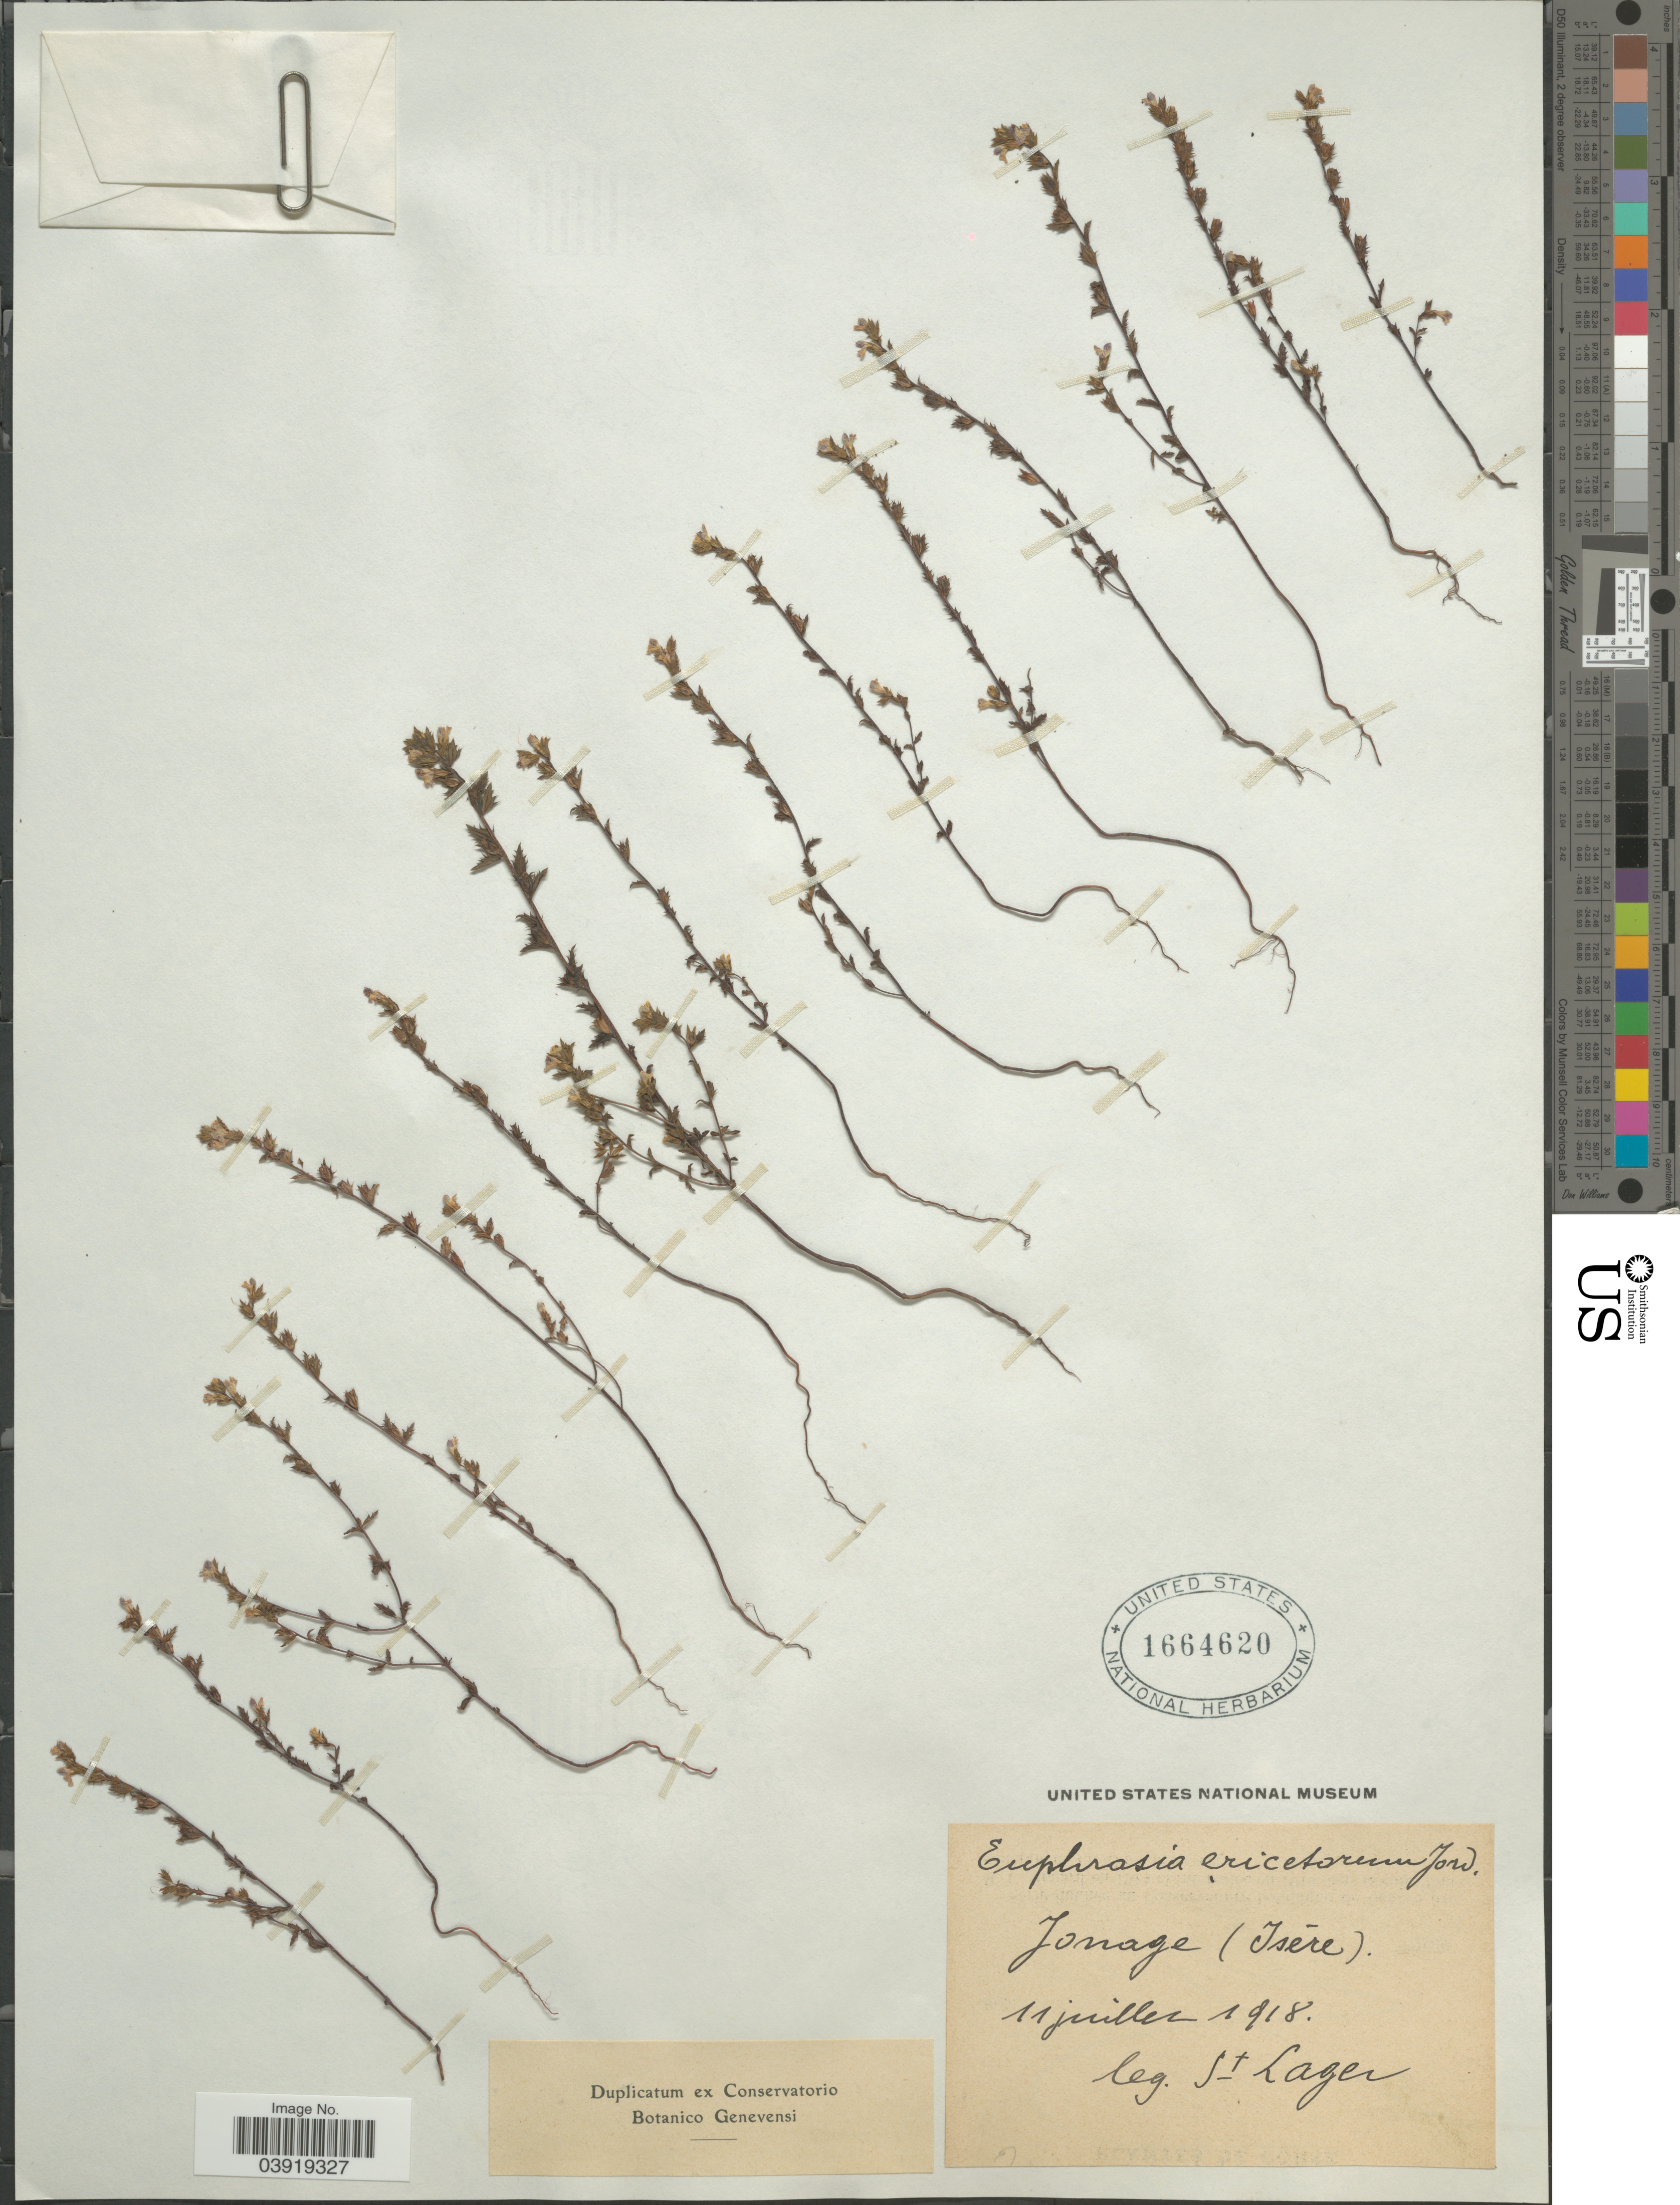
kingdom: Plantae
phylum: Tracheophyta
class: Magnoliopsida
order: Lamiales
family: Orobanchaceae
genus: Euphrasia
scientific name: Euphrasia ericetorum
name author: Jord. ex Boreau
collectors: -. St. Lager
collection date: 1918-07-11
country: France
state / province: Auvergne-Rhône-Alpes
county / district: Isère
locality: Jonage (Isére).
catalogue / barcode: US 1664620